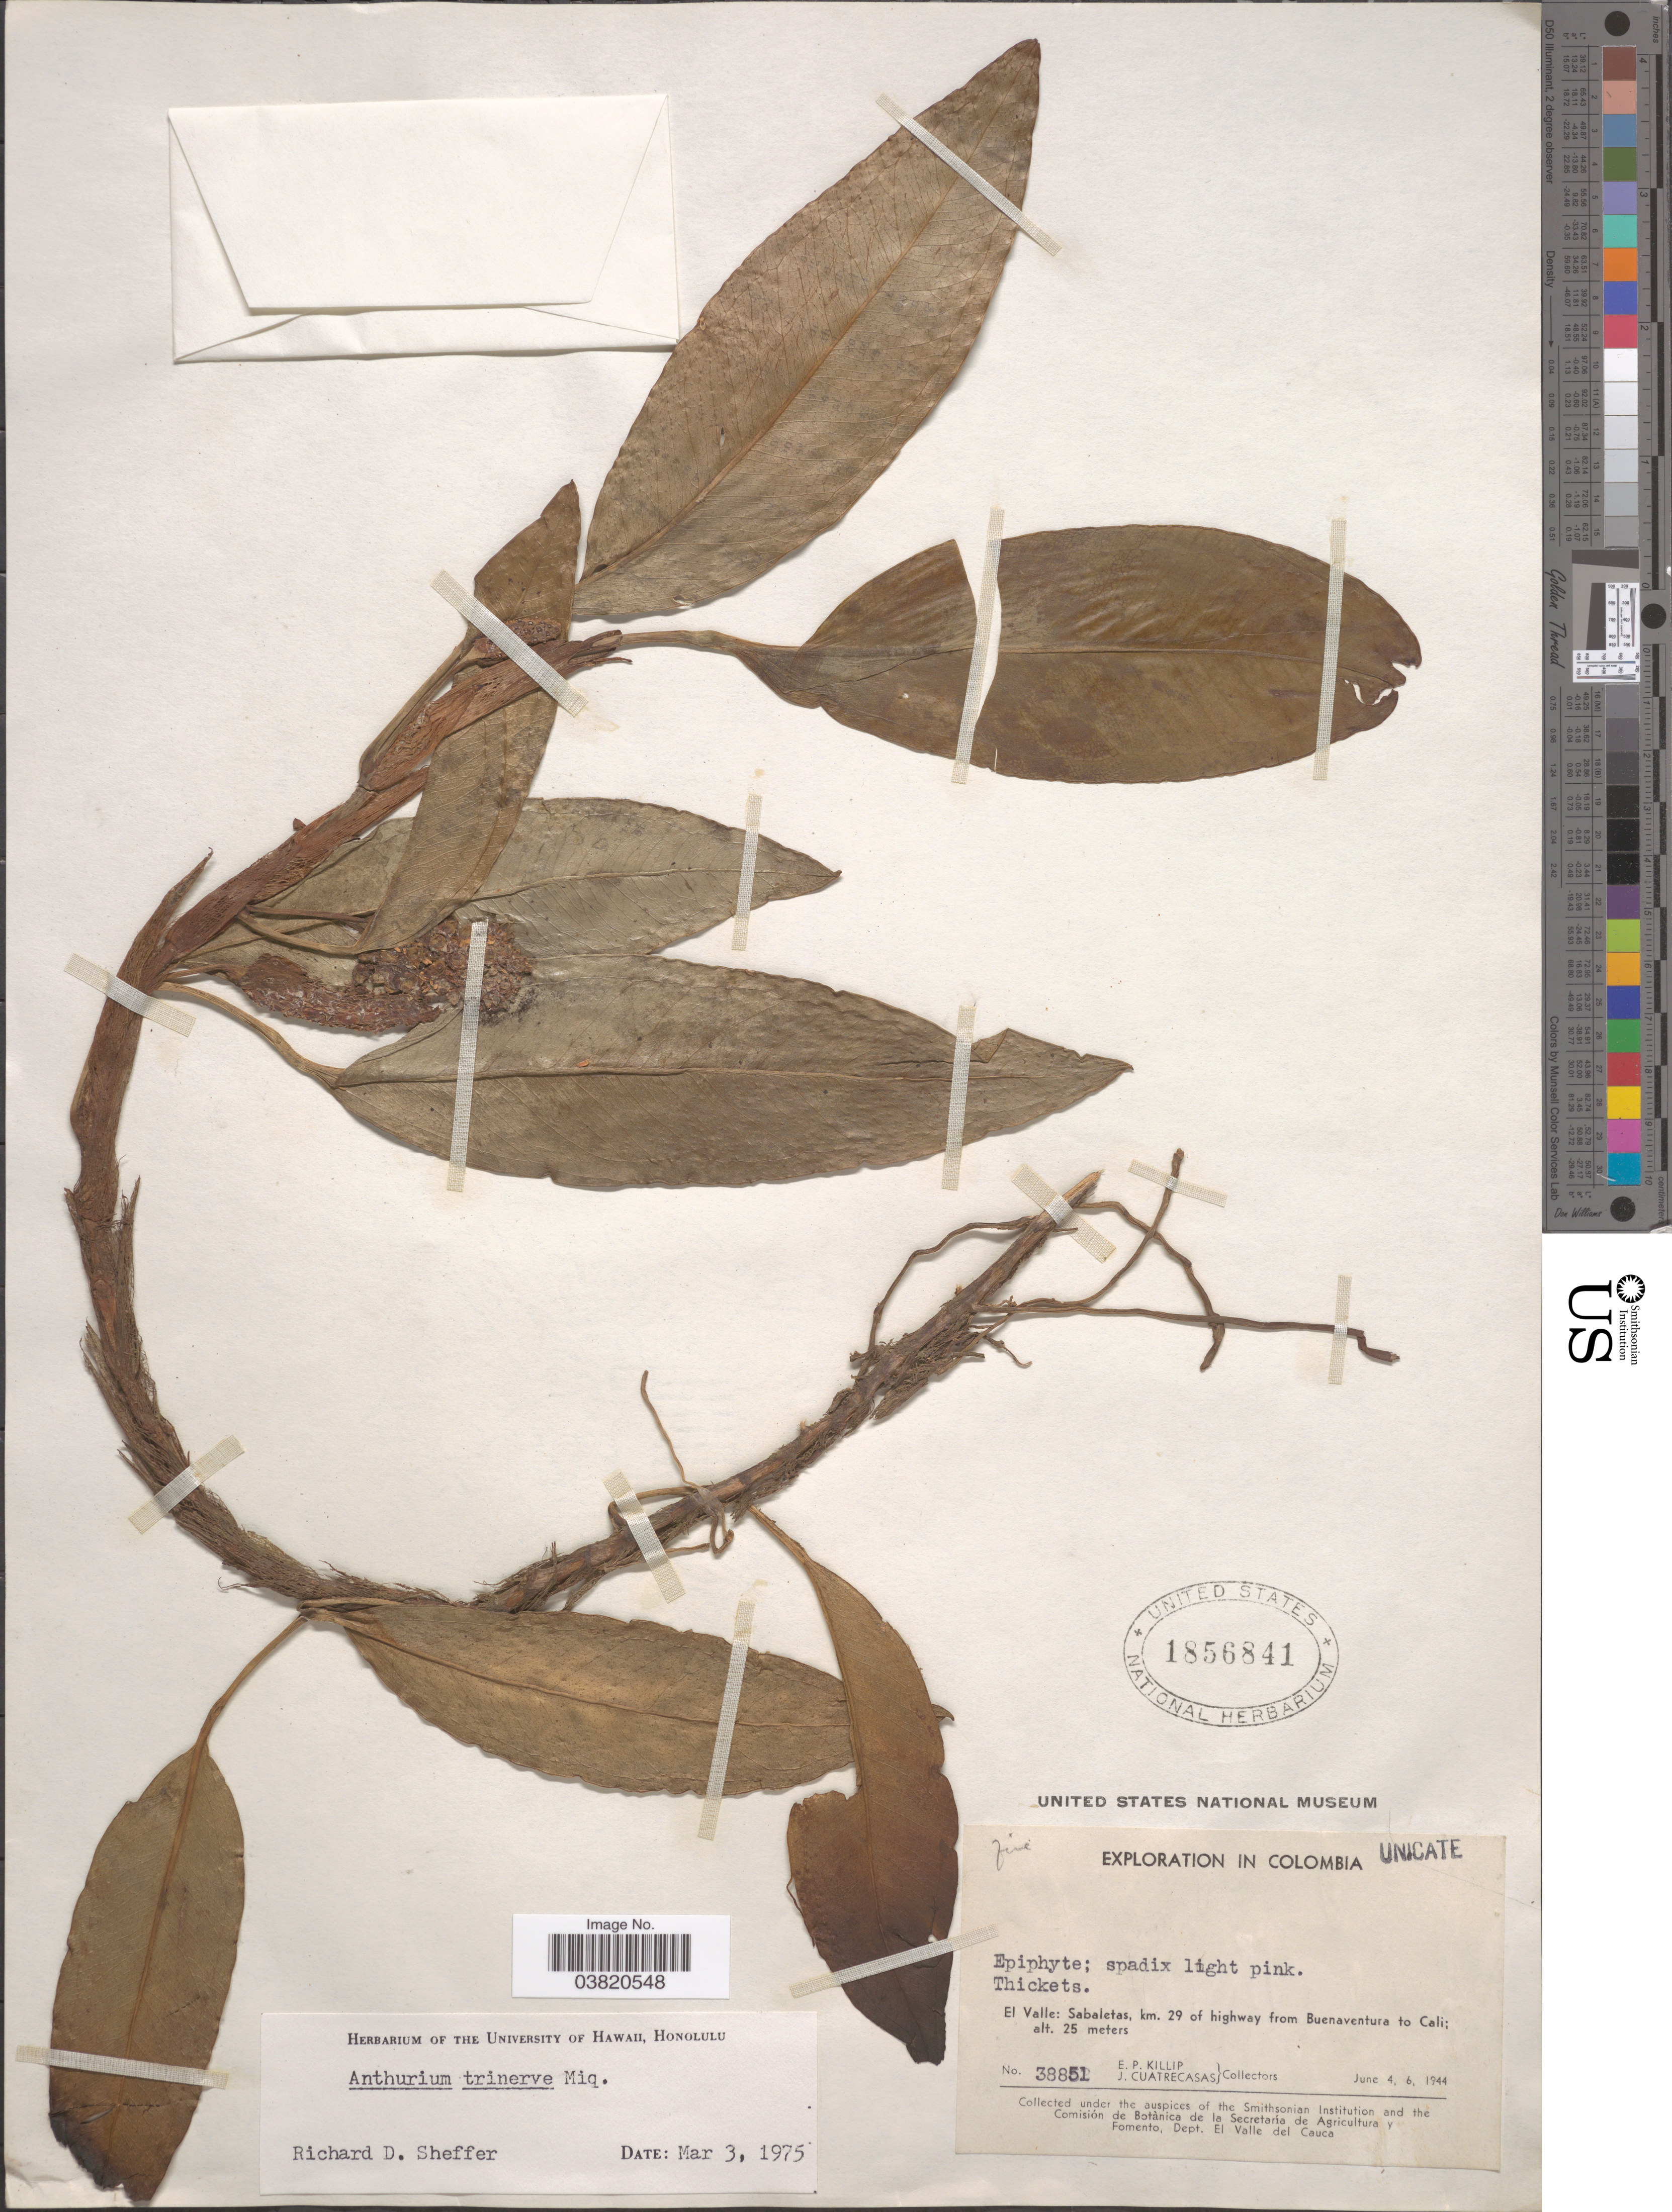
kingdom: Plantae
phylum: Tracheophyta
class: Liliopsida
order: Alismatales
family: Araceae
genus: Anthurium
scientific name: Anthurium trinerve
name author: Miq.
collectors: E. P. Killip & J. Cuatrecasas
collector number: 38851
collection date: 1944-06-04/1944-06-06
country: Colombia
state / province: Valle del Cauca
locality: Thickets. El Valle: Sabaletas, km. 29 of highway from Buenaventura to Cali.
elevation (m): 25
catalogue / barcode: US 1856841